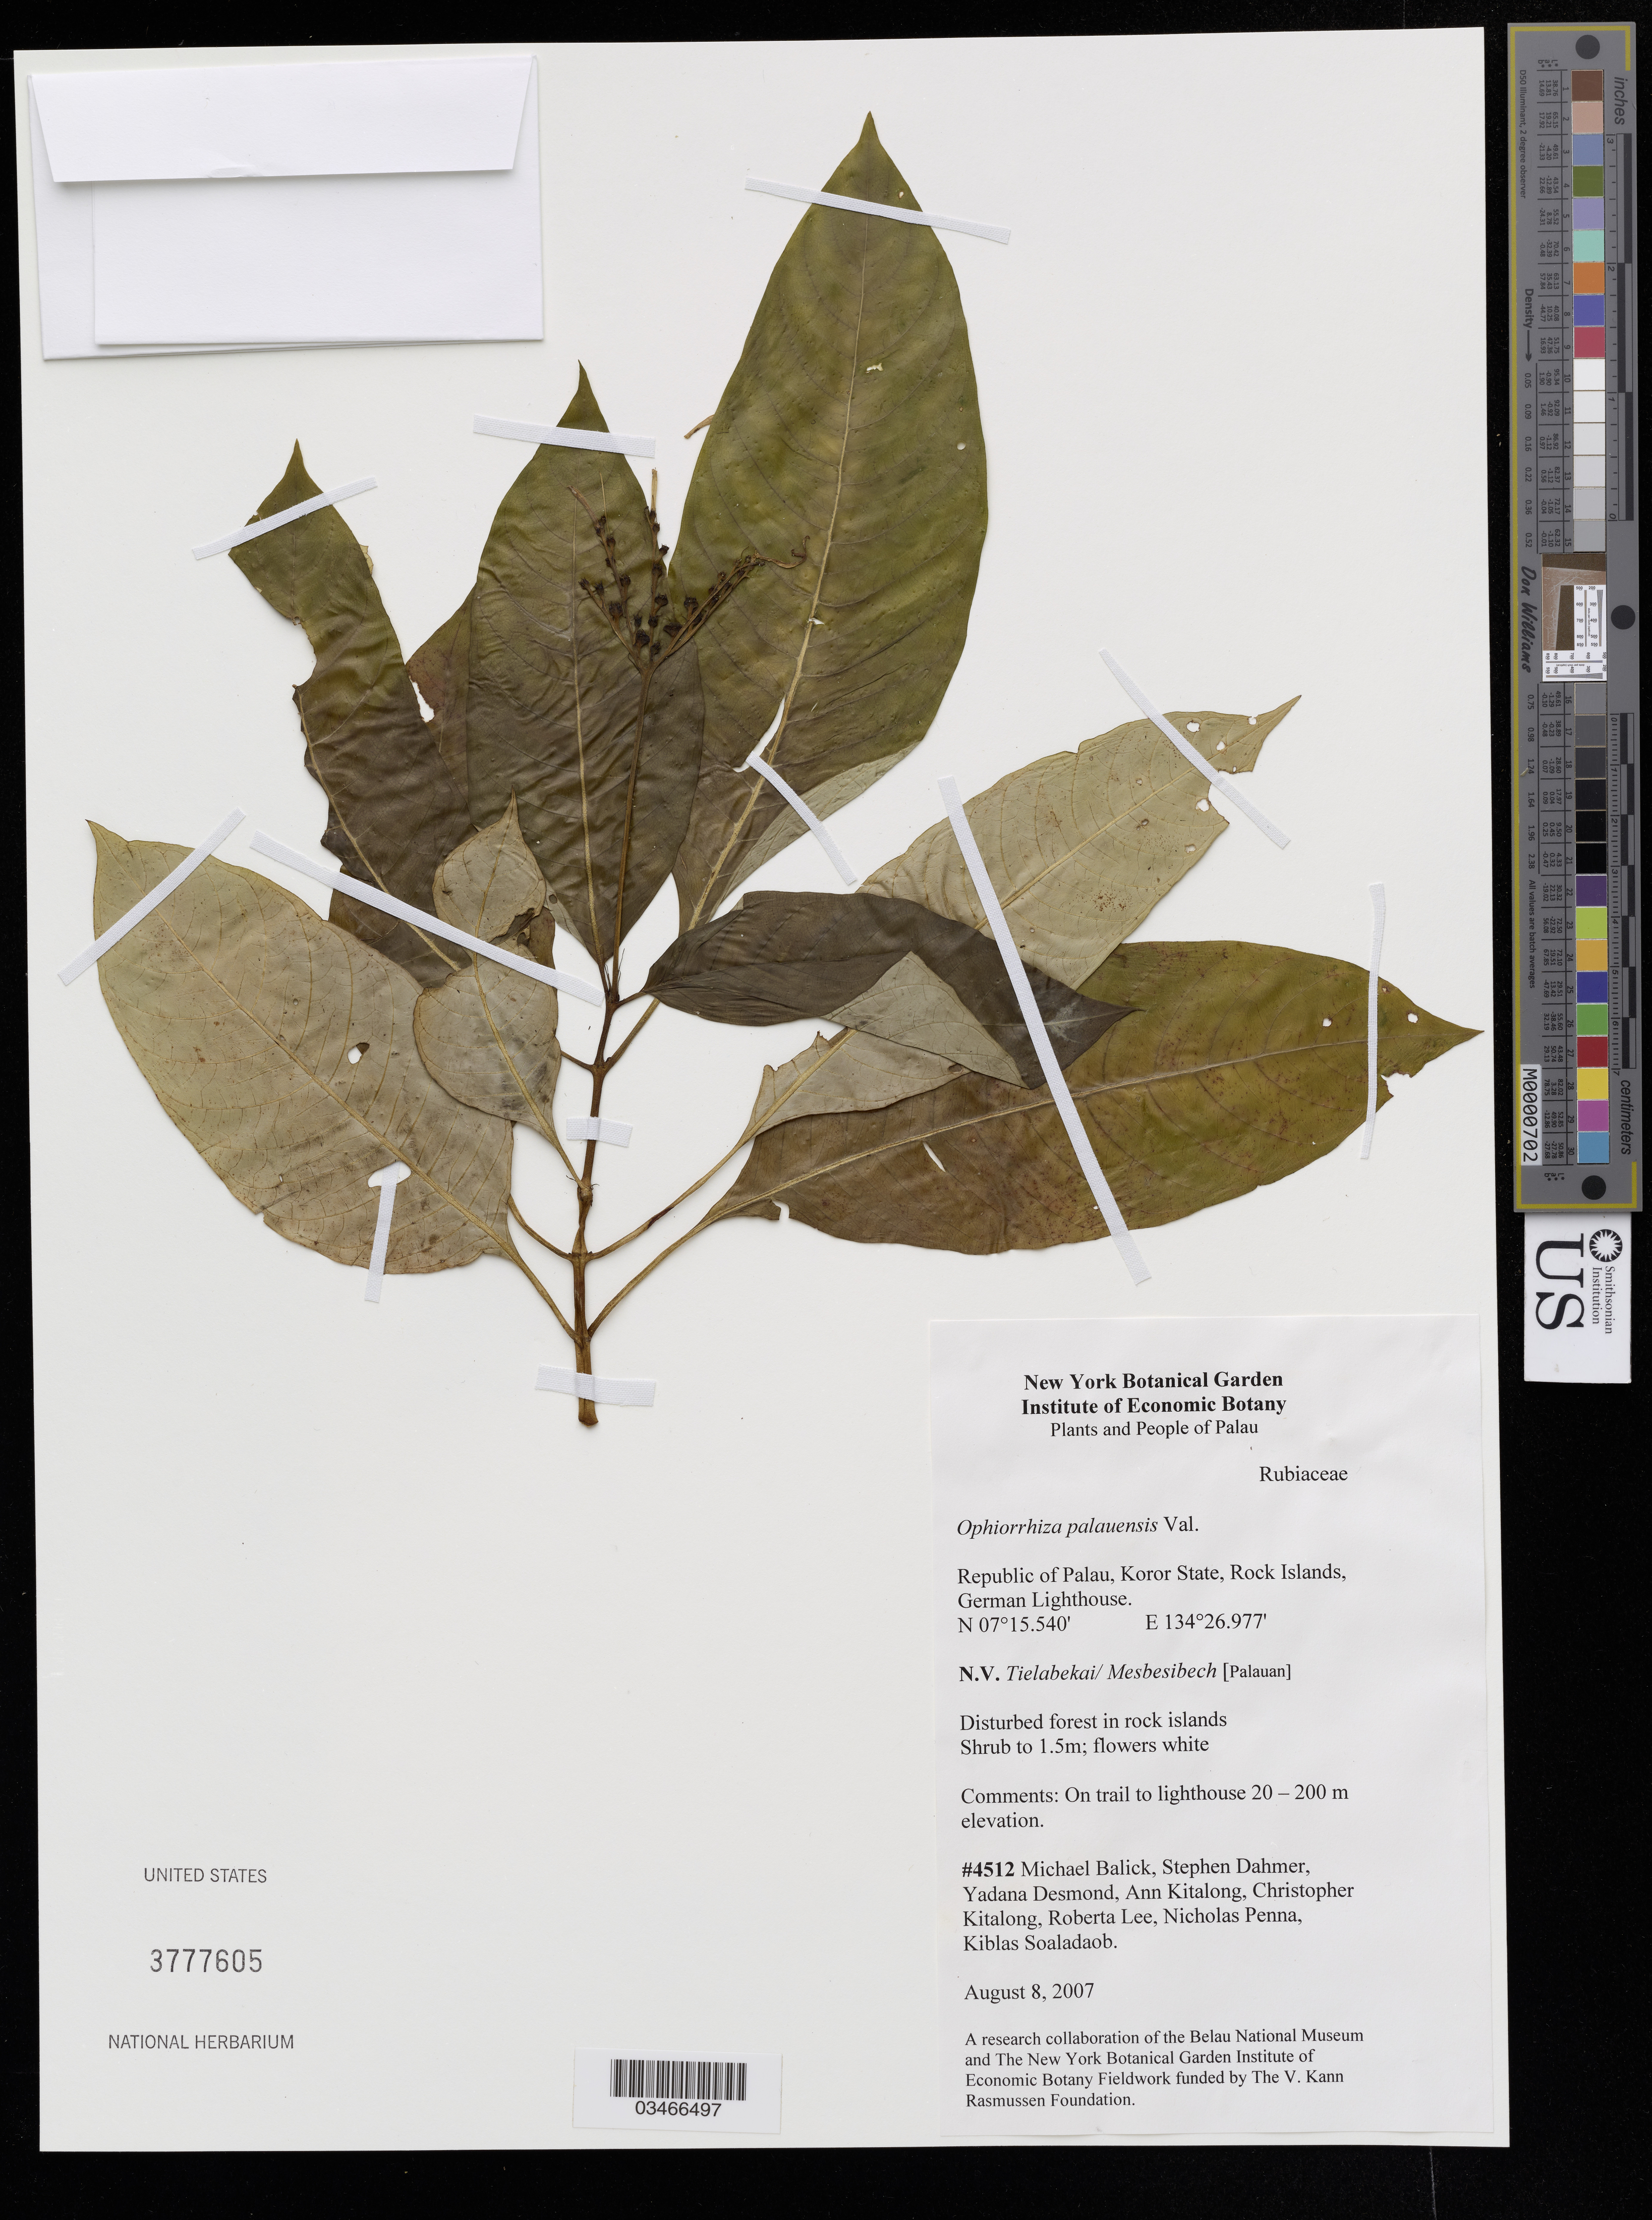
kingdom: Plantae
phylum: Tracheophyta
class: Magnoliopsida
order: Gentianales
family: Rubiaceae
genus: Ophiorrhiza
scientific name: Ophiorrhiza palauensis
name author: Valeton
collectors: M. J. Balick, S. Dahmer, Y. Desmond & C. Kitalong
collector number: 4512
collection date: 2007-08-08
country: Belau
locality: Republic of Palau, Koror State, Rock Islands, German Lighthouse.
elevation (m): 20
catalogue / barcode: US 3777605